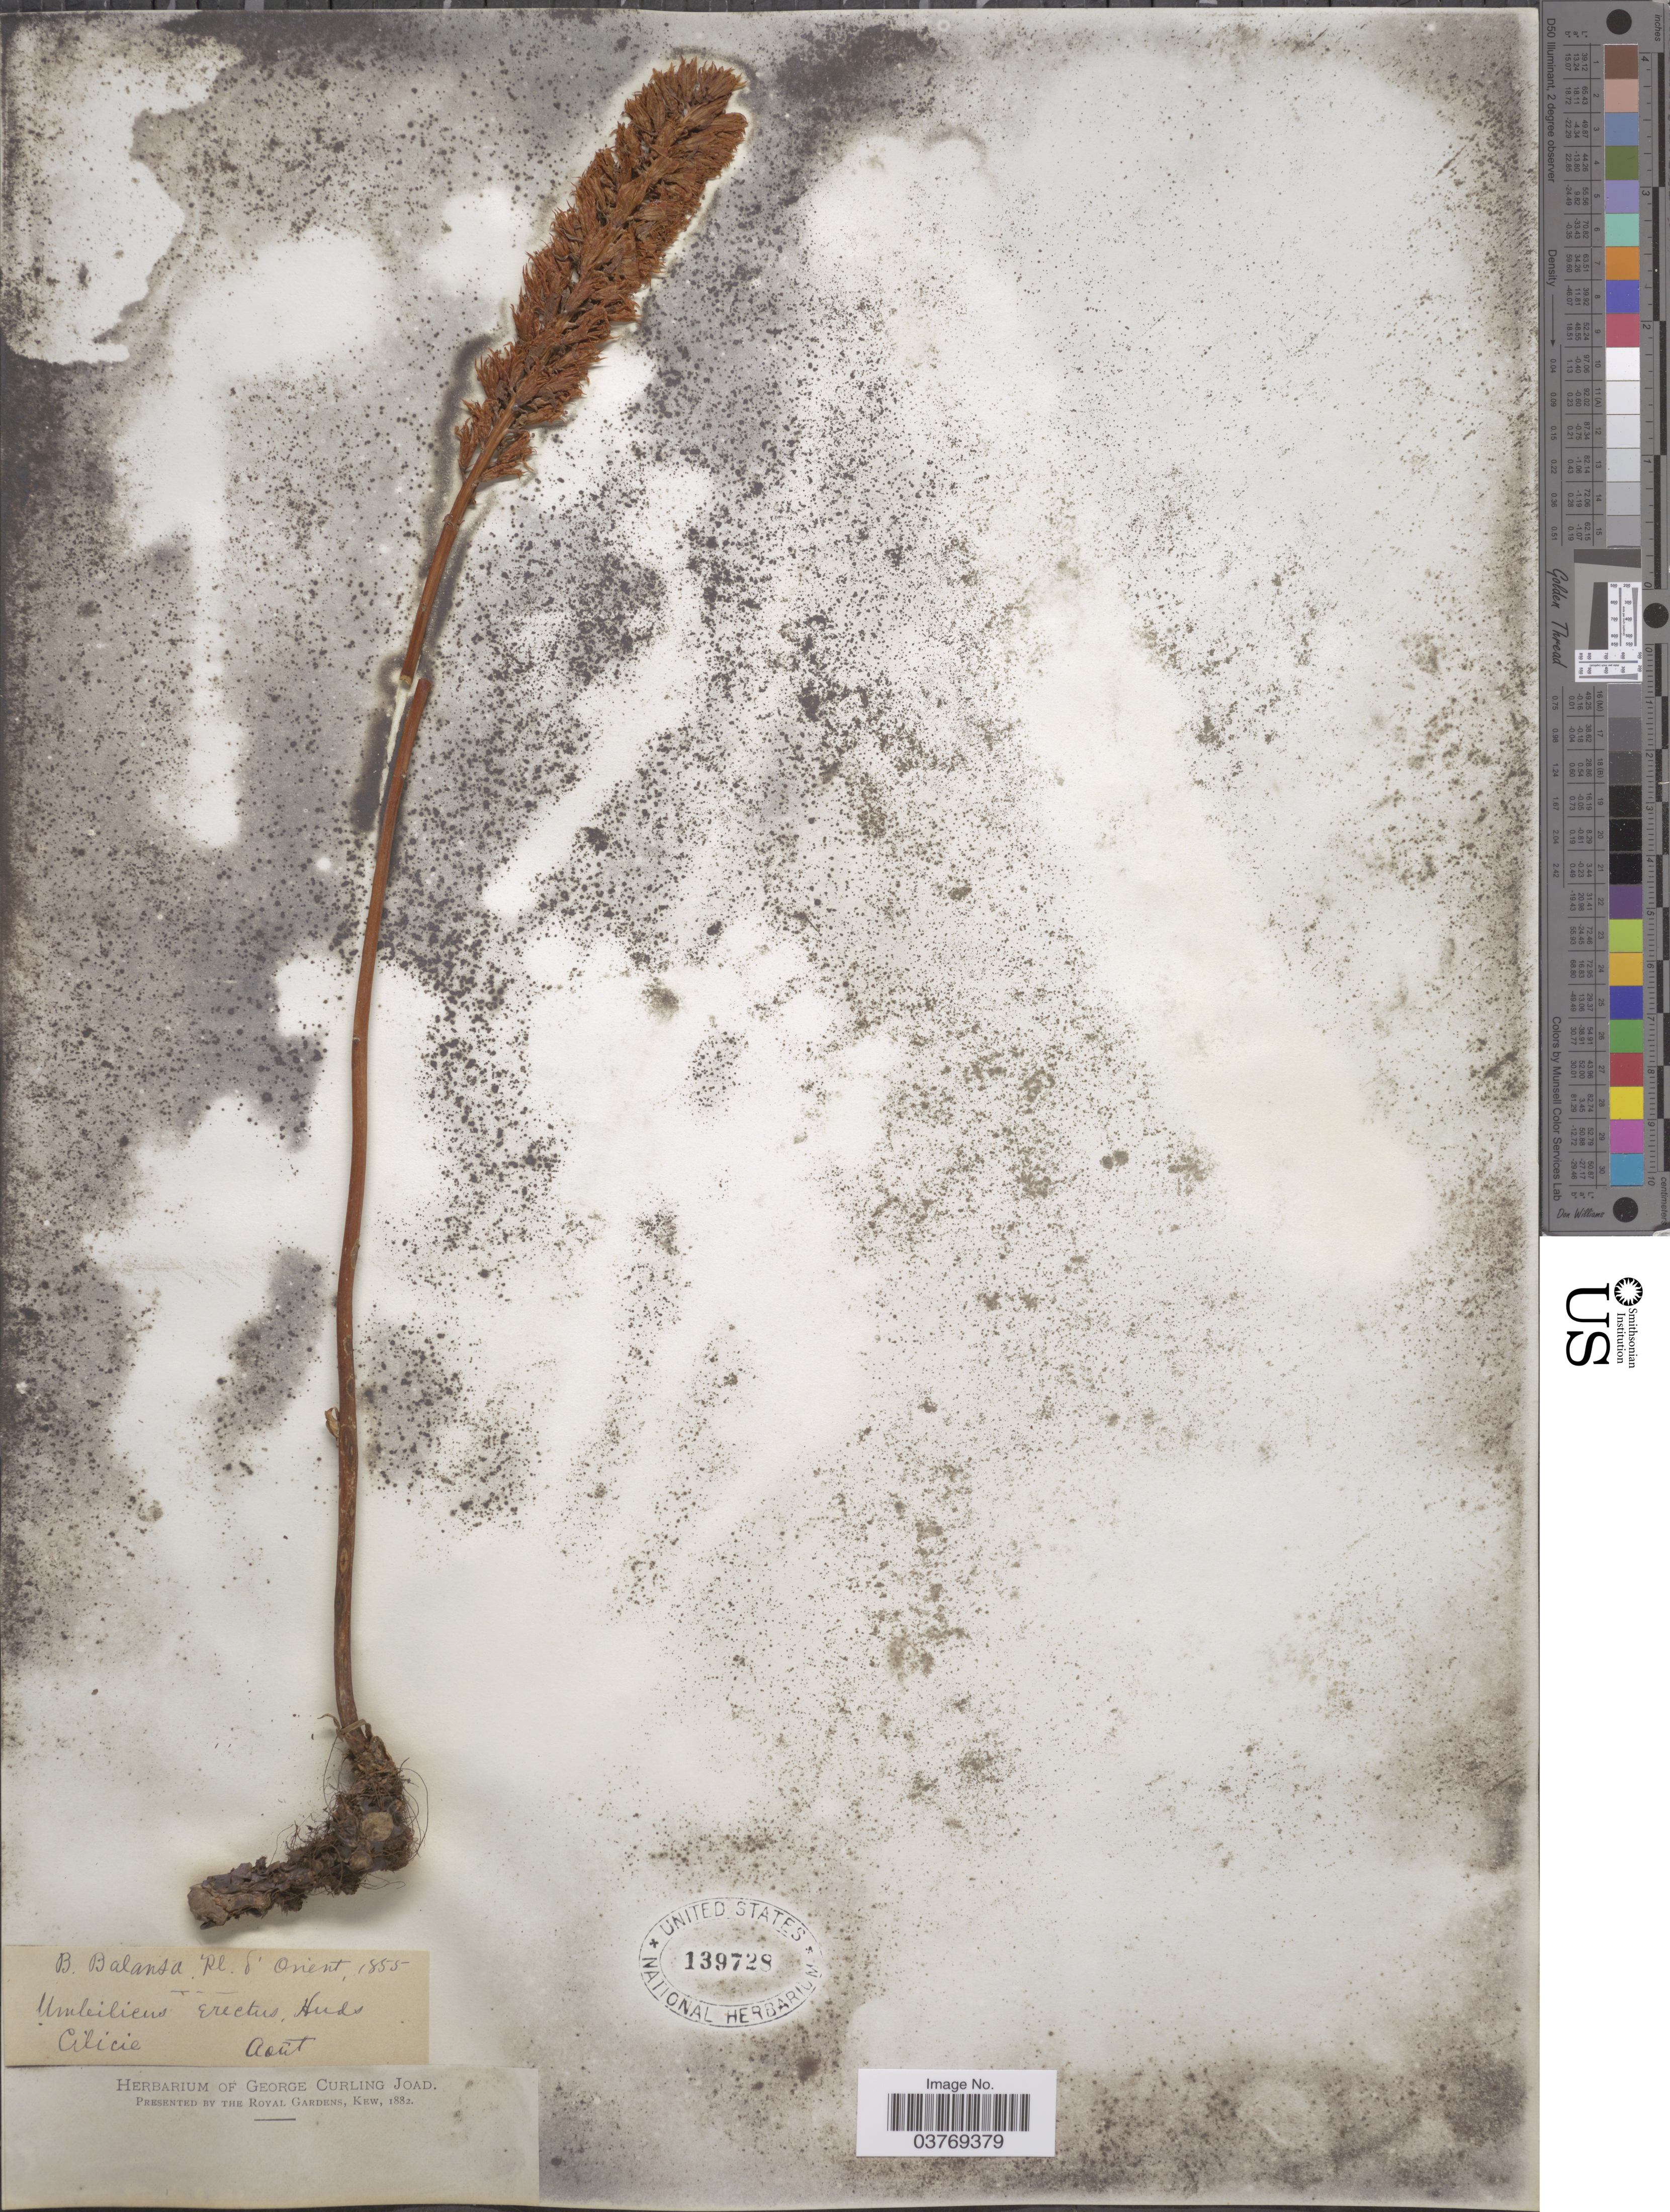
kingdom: Plantae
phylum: Tracheophyta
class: Magnoliopsida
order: Saxifragales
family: Crassulaceae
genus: Umbilicus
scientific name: Umbilicus luteus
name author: (Huds.) Webb. & Berthel.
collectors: B. Balansa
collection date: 1855-08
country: Turkey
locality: Cilicie.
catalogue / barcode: US 139728